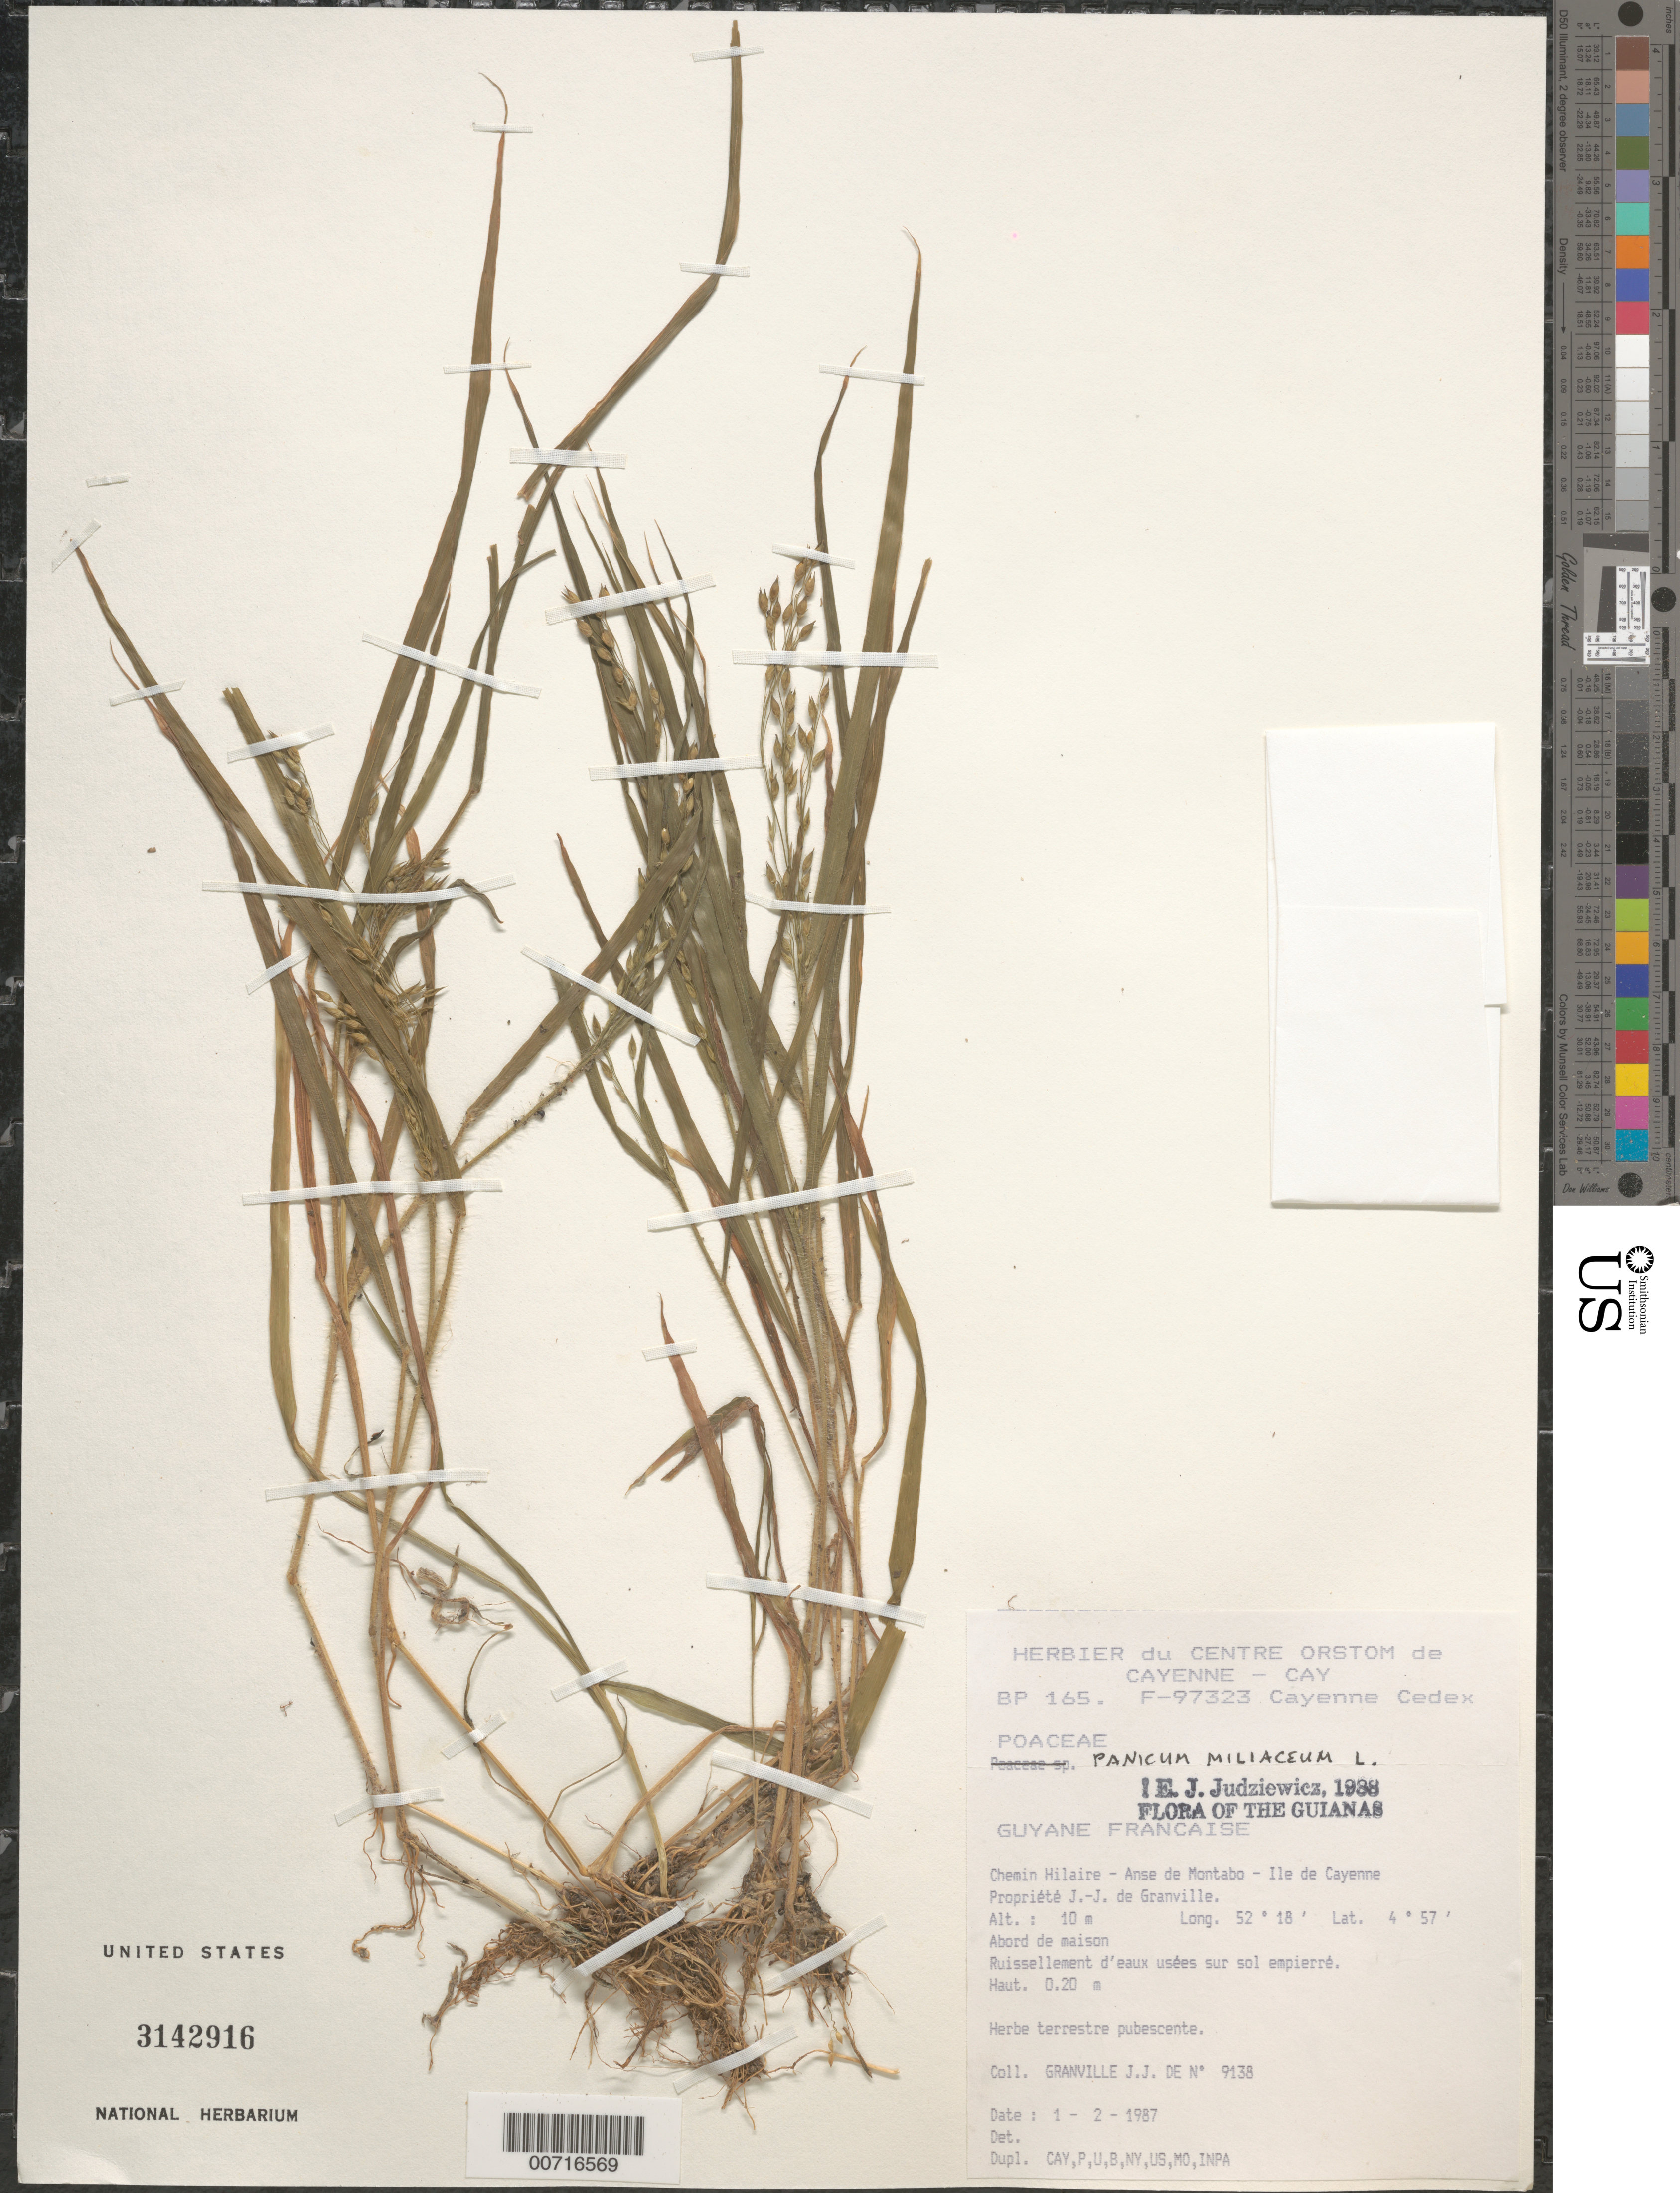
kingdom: Plantae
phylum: Tracheophyta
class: Liliopsida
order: Poales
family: Poaceae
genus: Panicum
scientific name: Panicum miliaceum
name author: L.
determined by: Judziewicz, E. J.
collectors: J.-J. de Granville et al.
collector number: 9138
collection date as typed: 1-Feb-87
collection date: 1987-02-01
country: French Guiana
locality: Ile de Cayenne, Anse de Montabo, chemin Hilaire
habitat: Abord de maison. Ruissellement d'eaux usees sur sol empierre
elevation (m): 10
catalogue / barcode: US 3142916